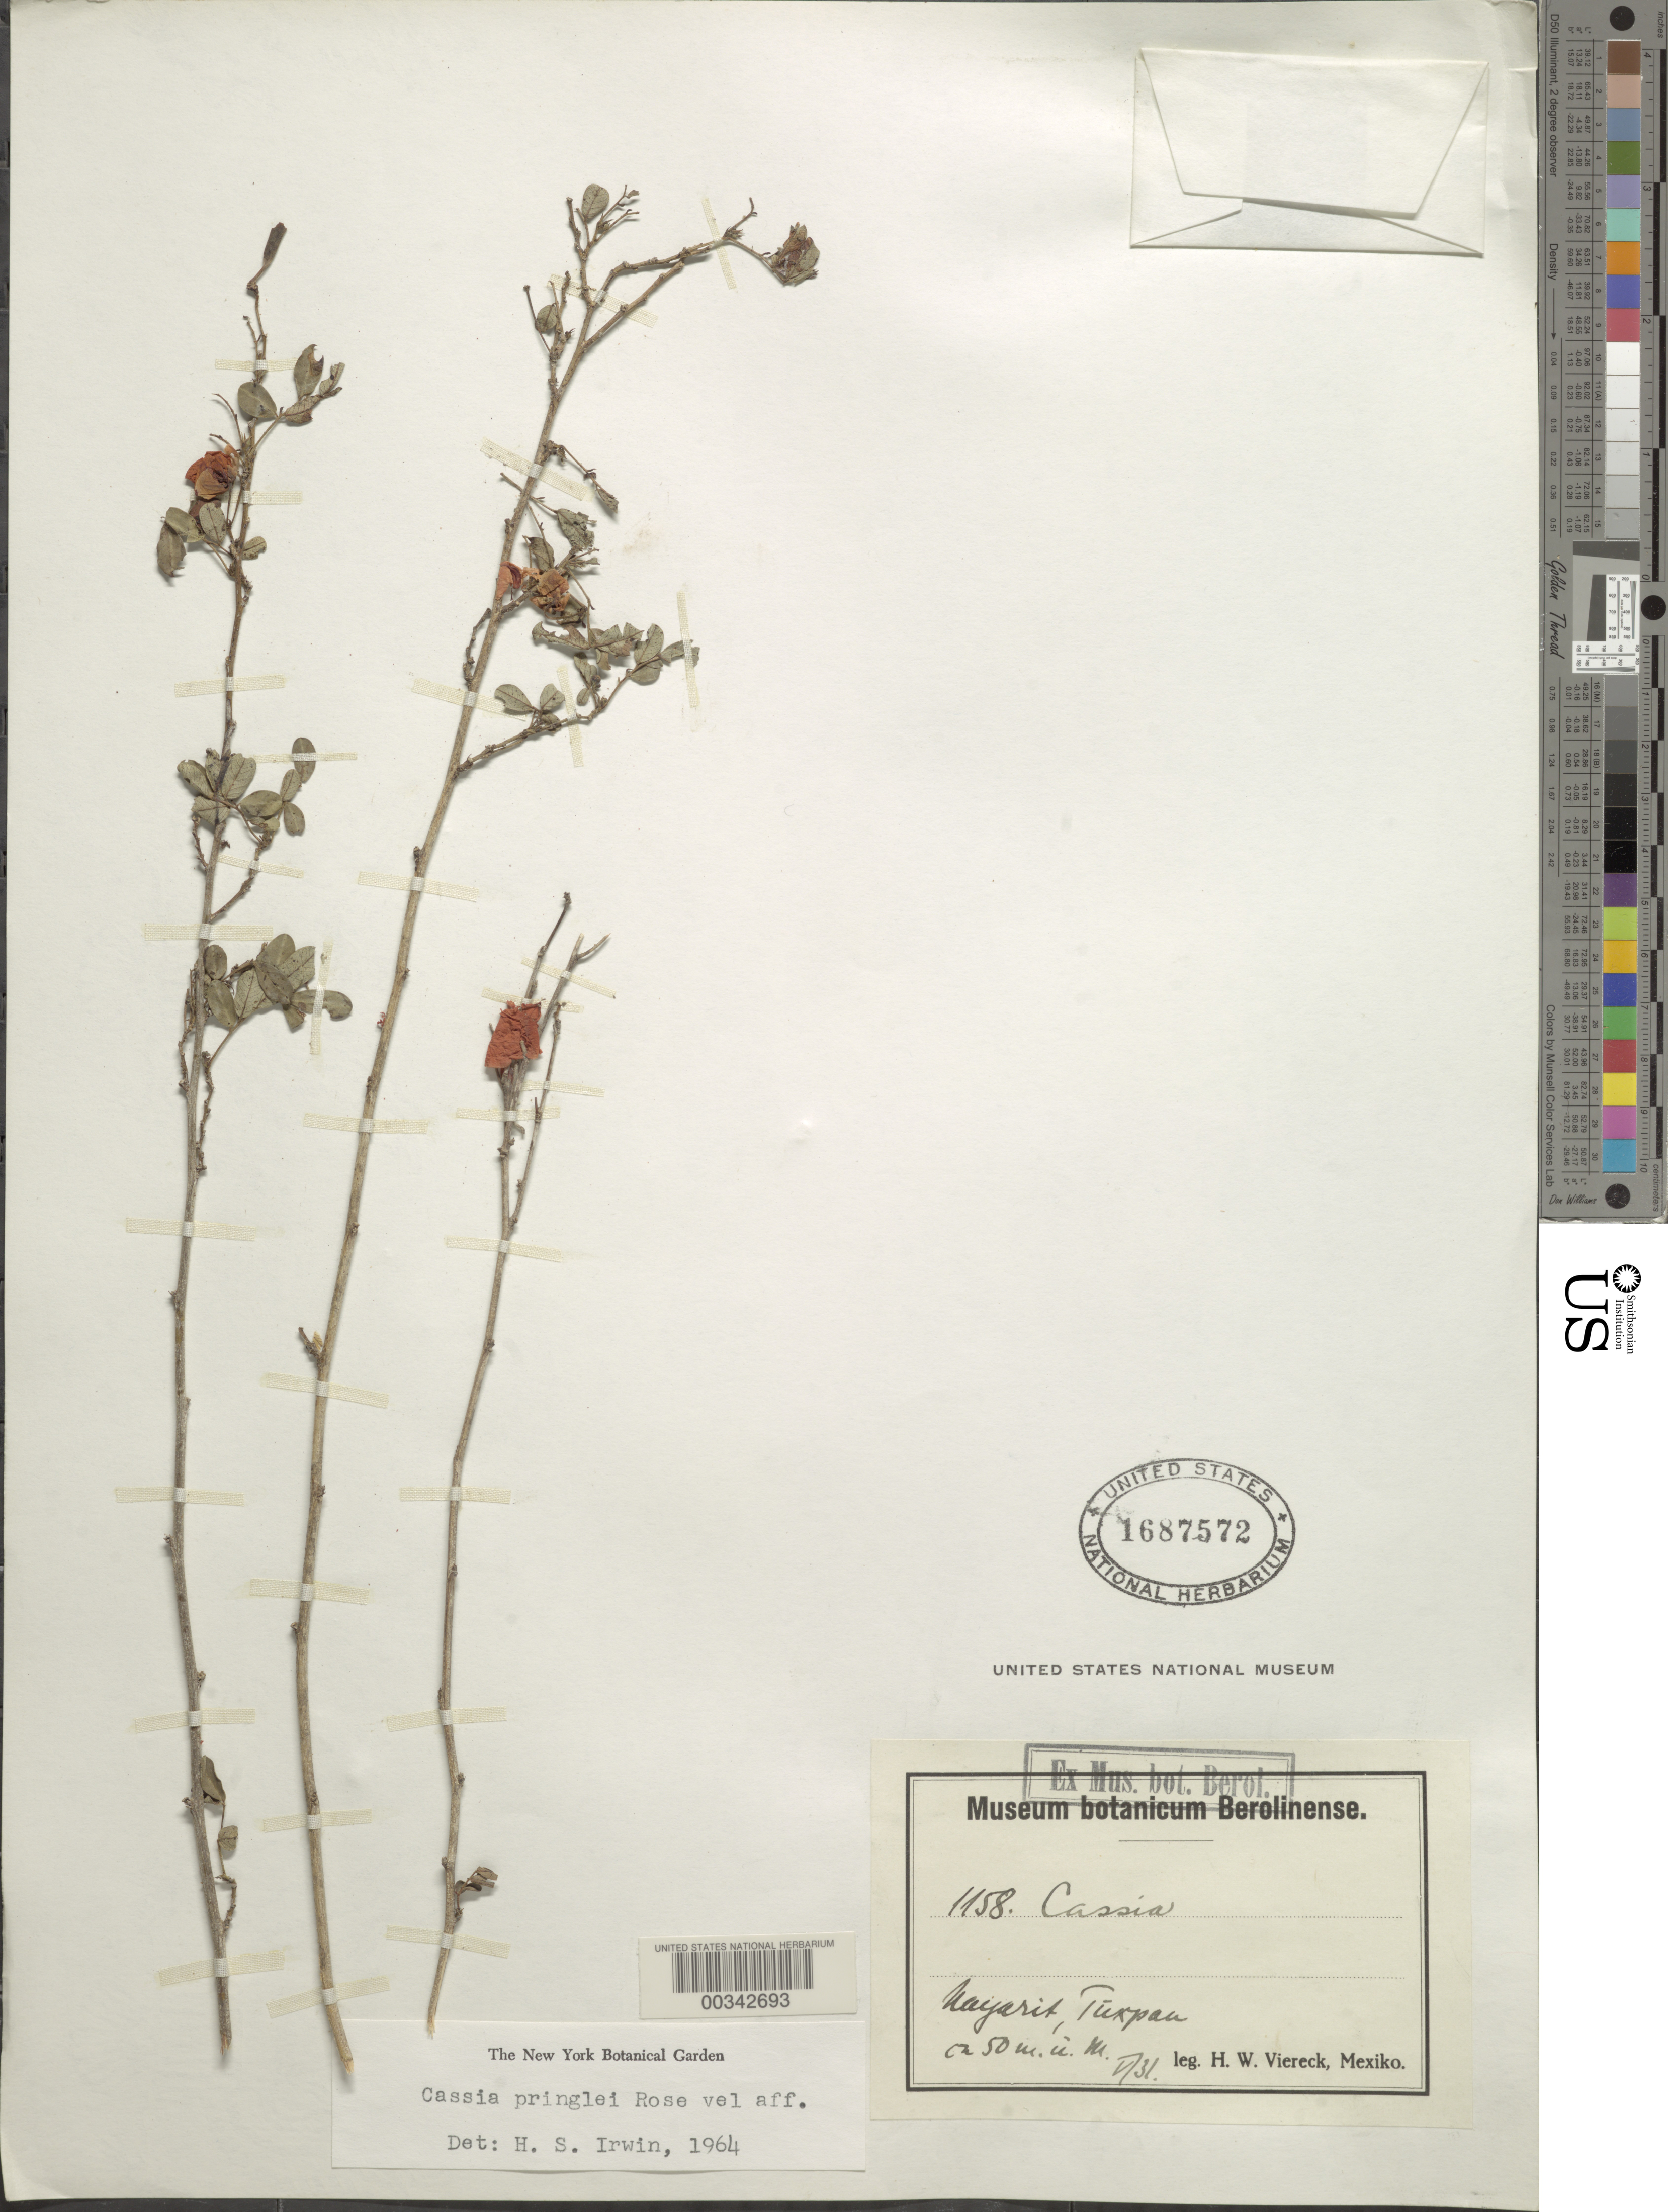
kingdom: Plantae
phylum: Tracheophyta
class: Magnoliopsida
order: Fabales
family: Fabaceae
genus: Senna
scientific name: Senna wislizeni var. pringlei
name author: (Rose) H.S. Irwin & Barneby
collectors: H. W. Viereck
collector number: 1158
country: Mexico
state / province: Nayarit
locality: Tuxpau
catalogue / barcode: US 1687572